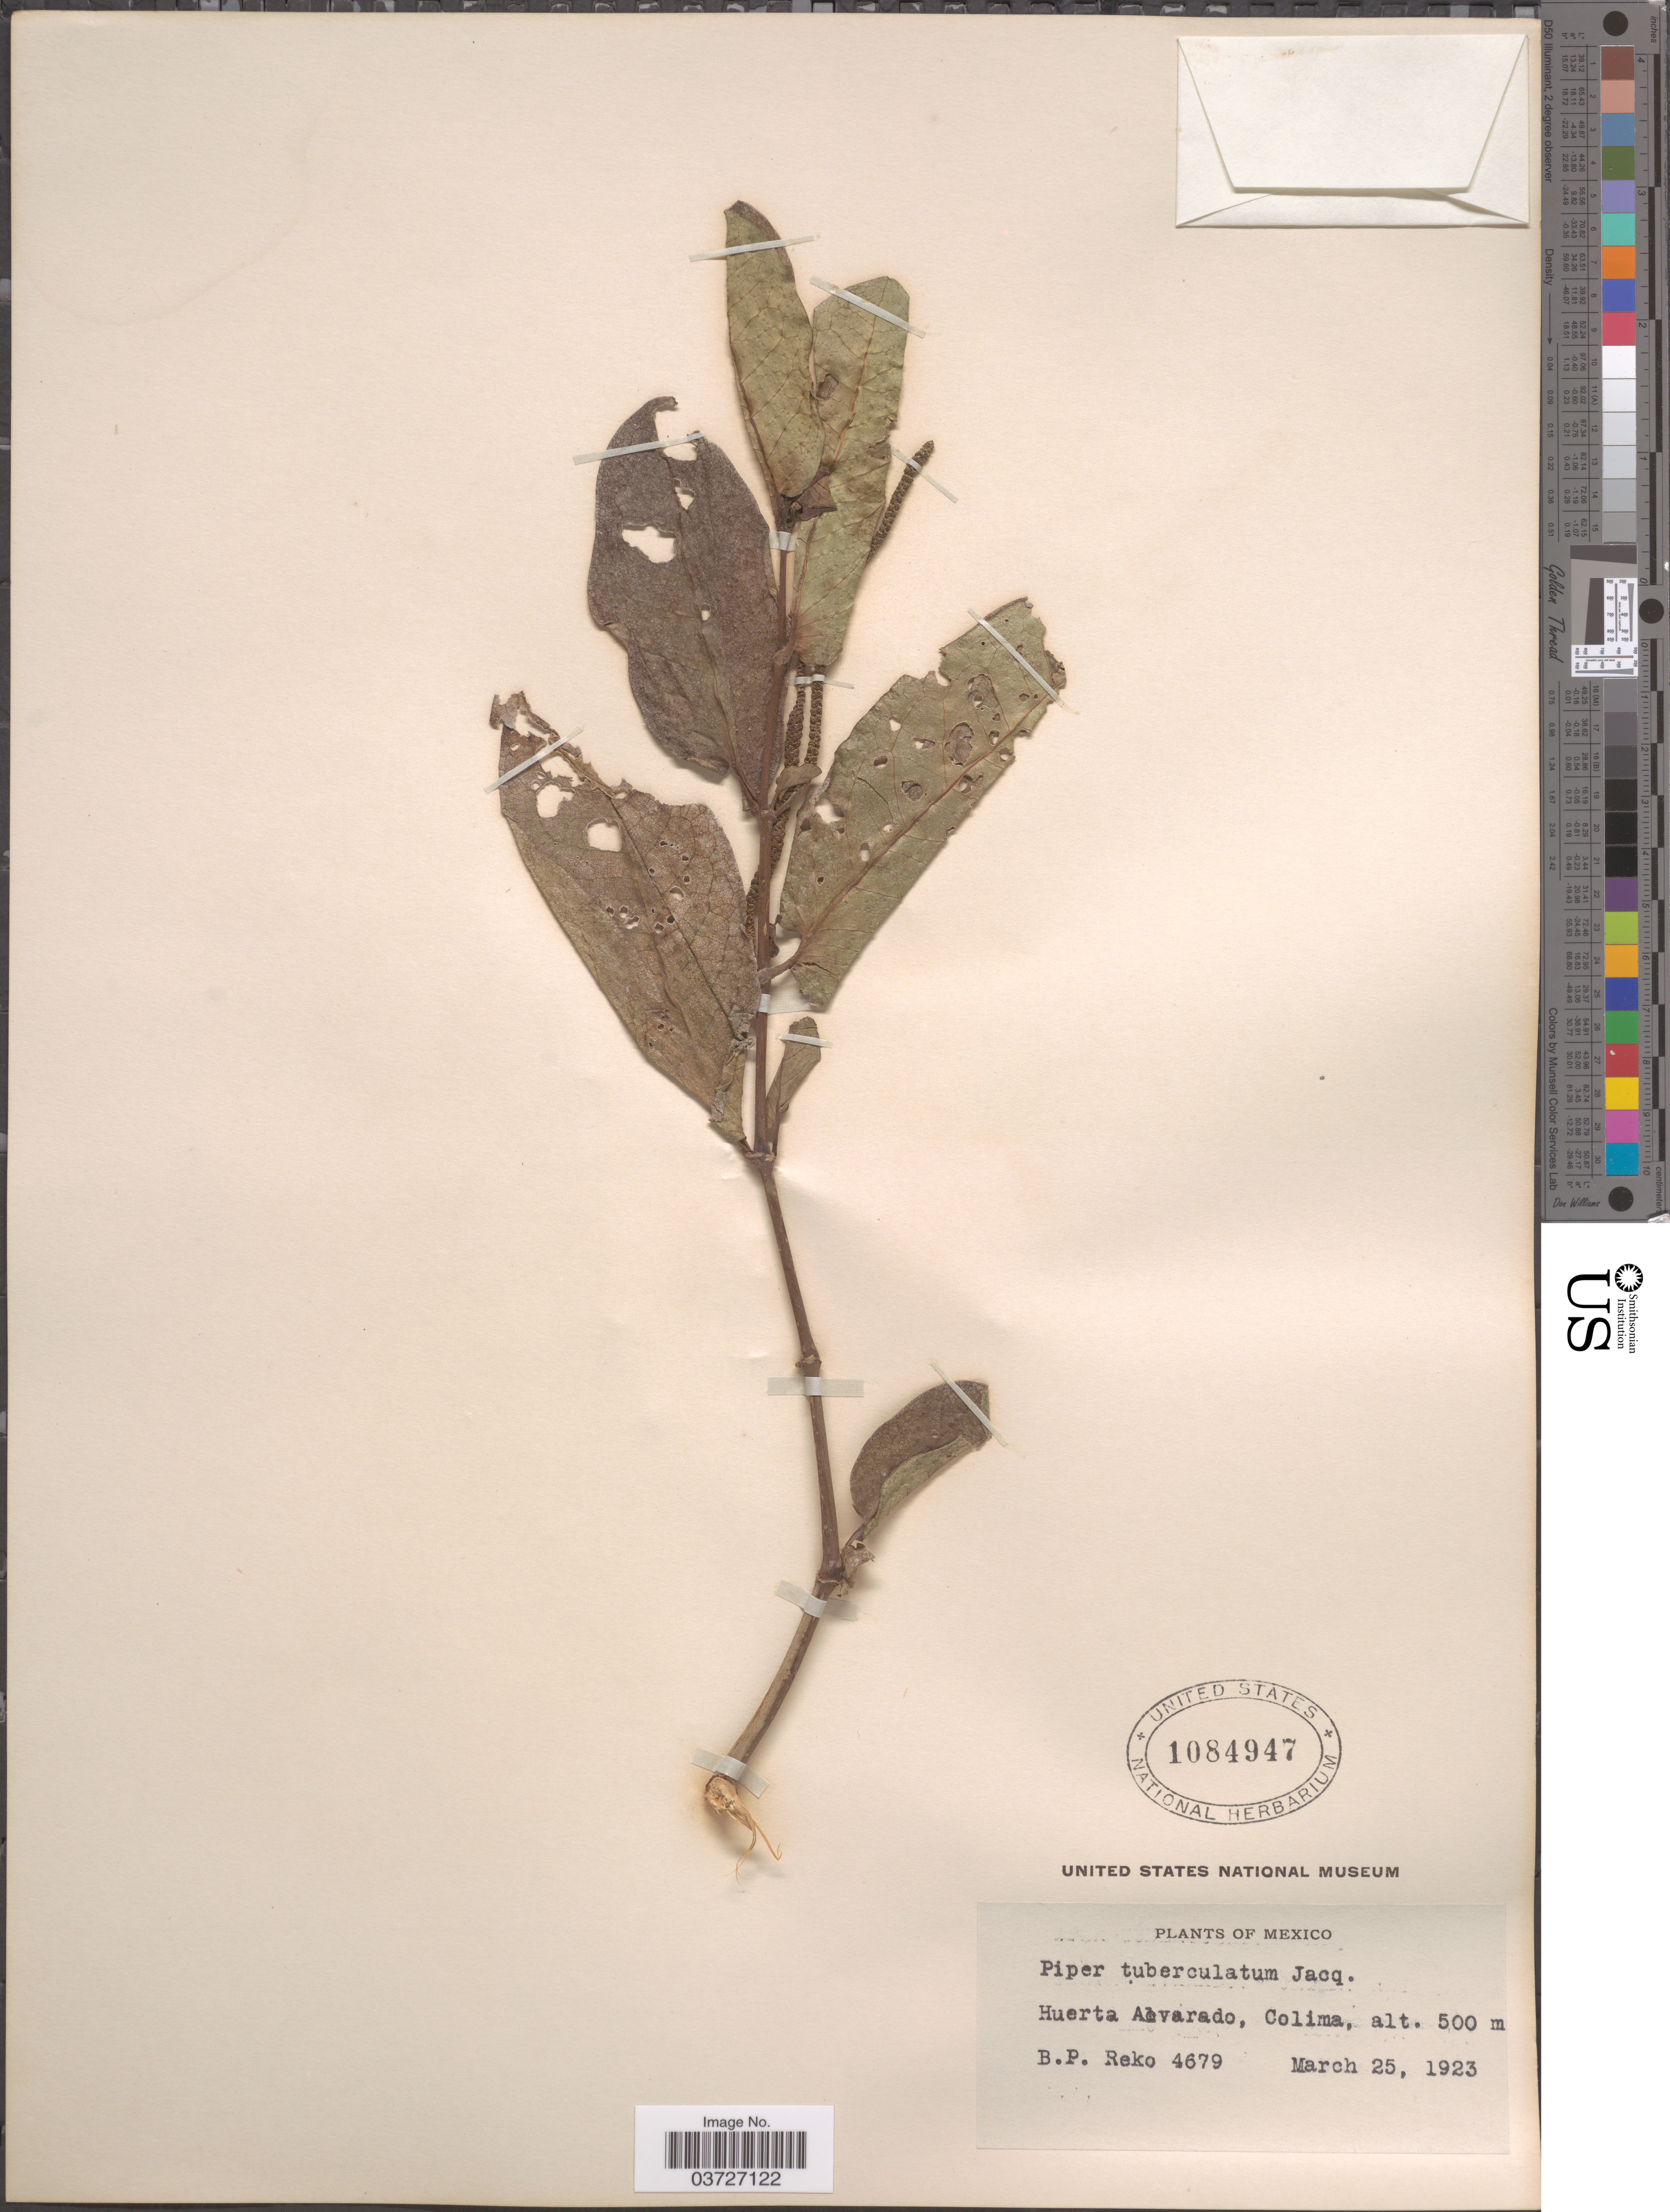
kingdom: Plantae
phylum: Tracheophyta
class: Magnoliopsida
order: Piperales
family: Piperaceae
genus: Piper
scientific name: Piper tuberculatum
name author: Jacq.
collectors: B. P. Reko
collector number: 4679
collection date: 1923-03-25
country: Mexico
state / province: Colima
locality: Huerta Alvarado.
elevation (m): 500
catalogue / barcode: US 1084947